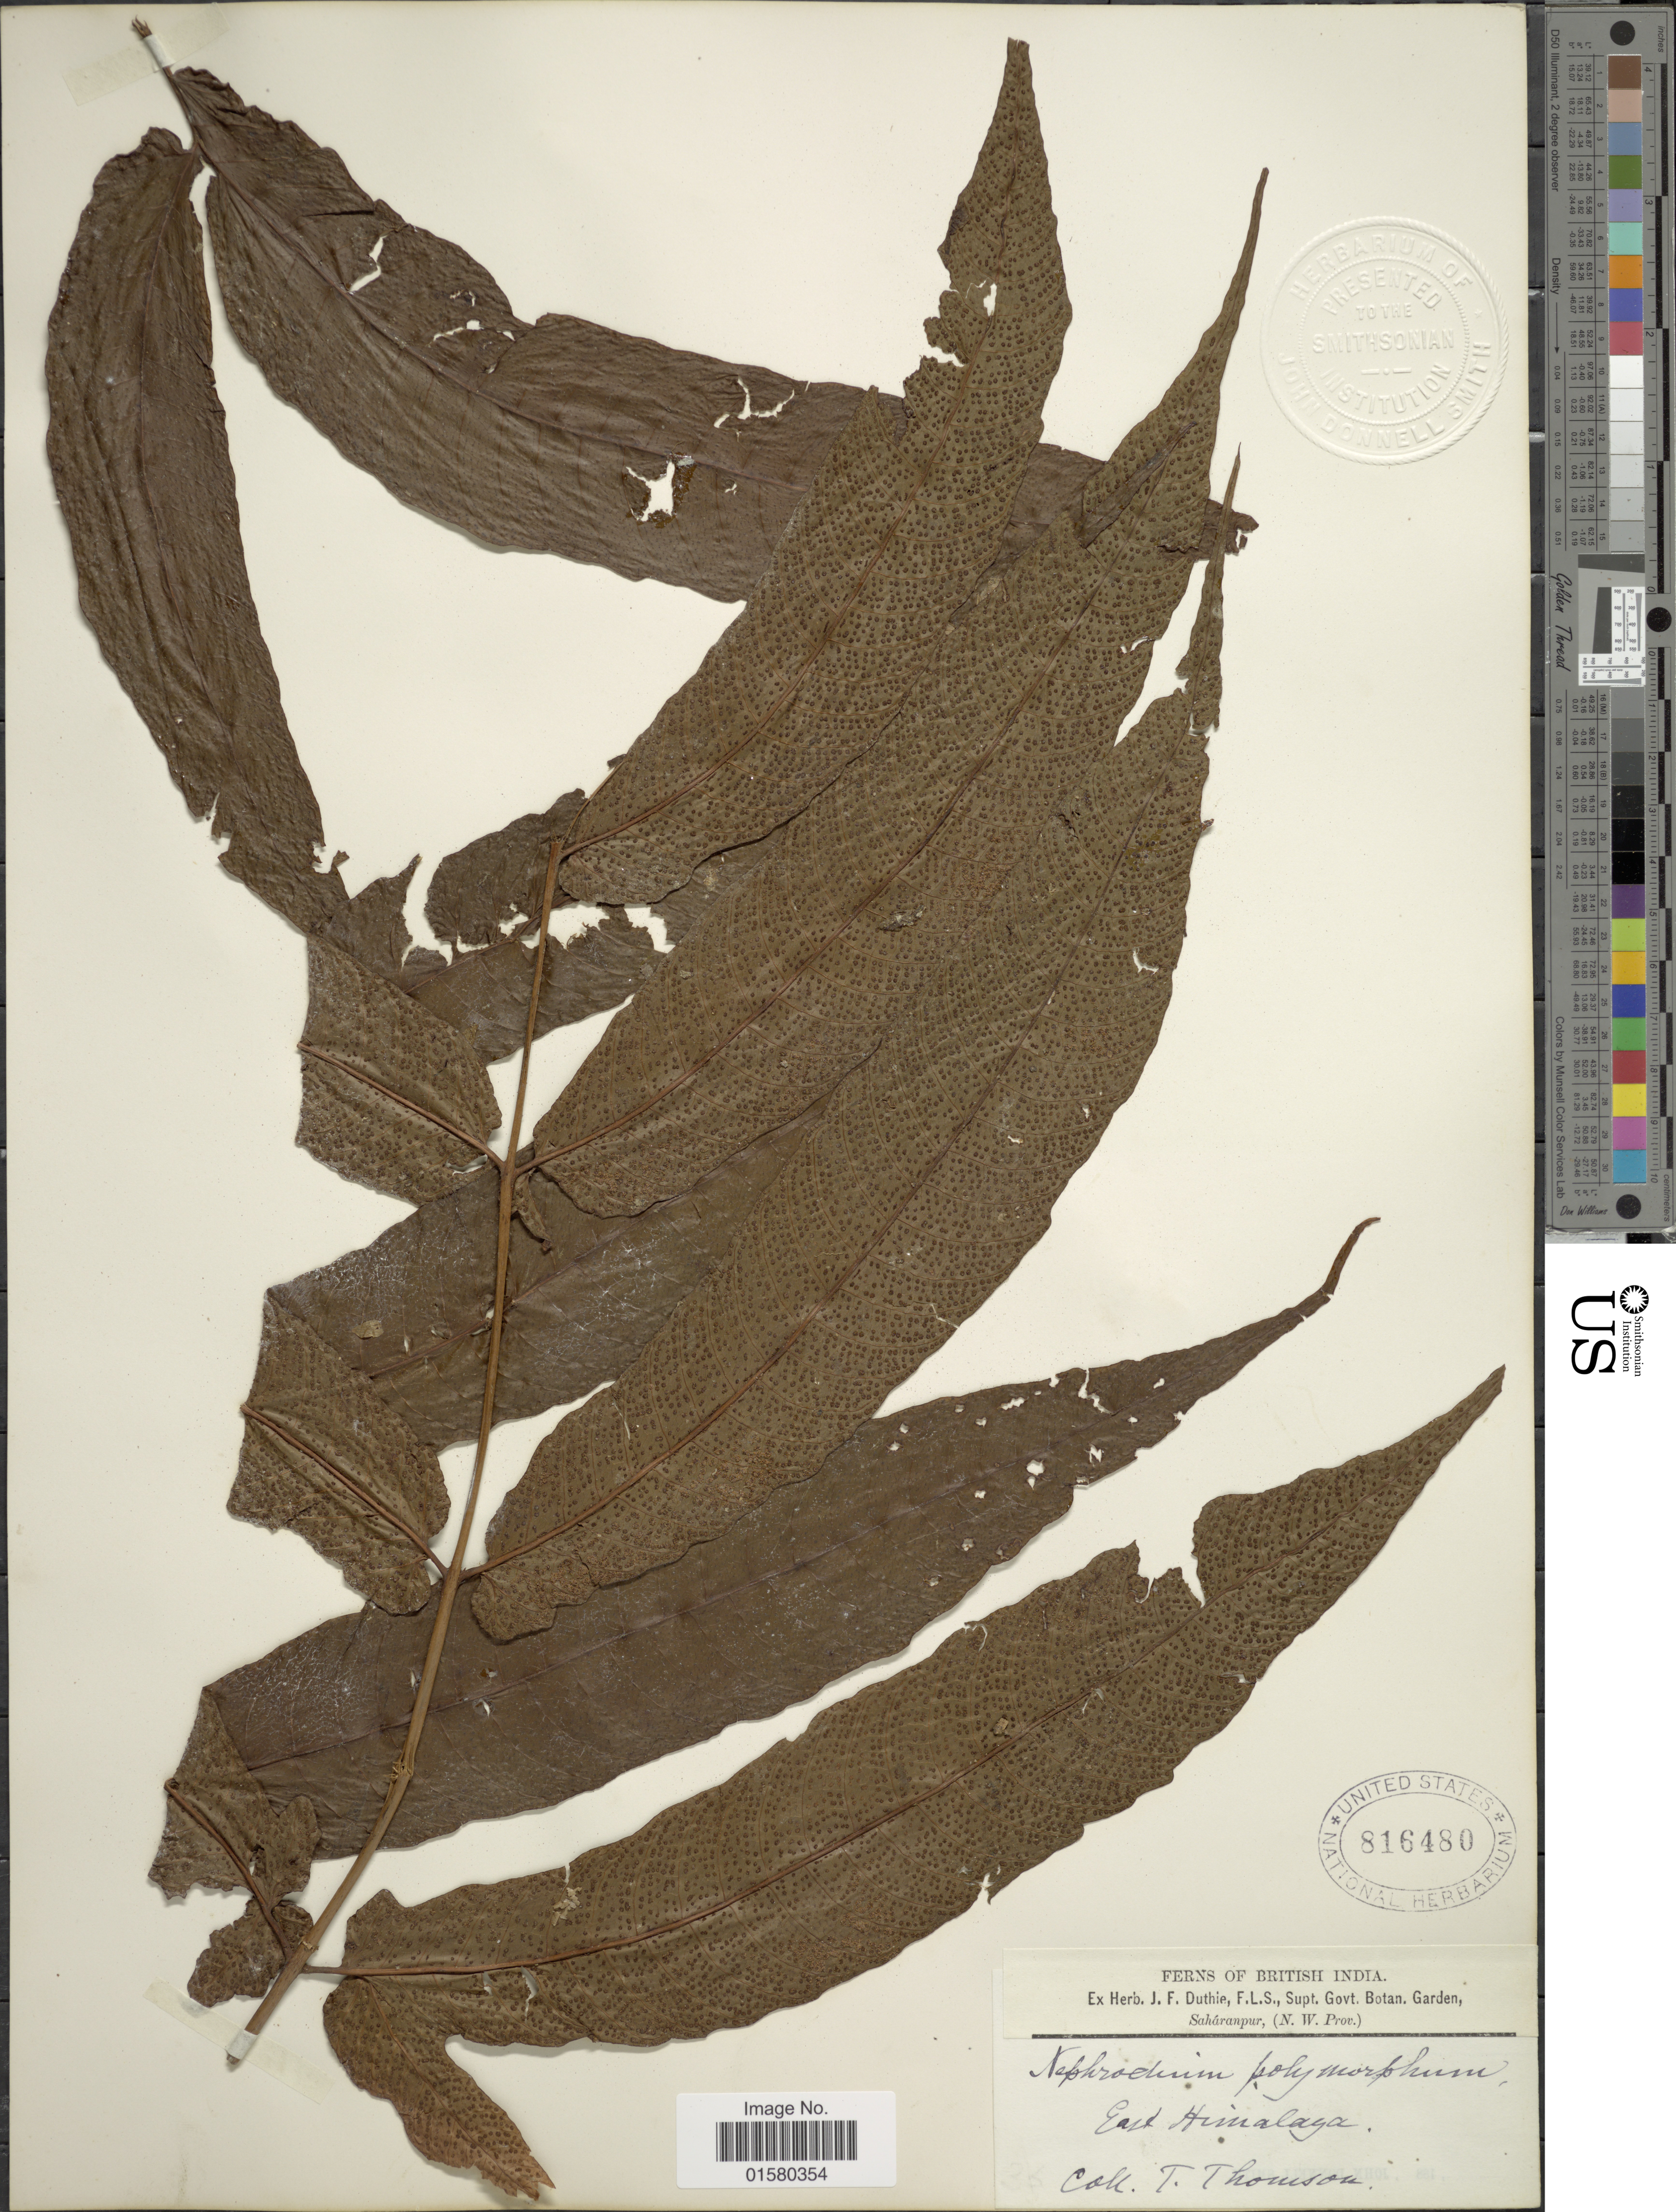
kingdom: Plantae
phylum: Tracheophyta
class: Polypodiopsida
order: Polypodiales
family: Tectariaceae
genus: Tectaria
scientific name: Tectaria polymorpha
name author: (Wall. ex Hook.) Copel.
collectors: T. Thomson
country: India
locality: British India, East Himalaya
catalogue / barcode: US 816480